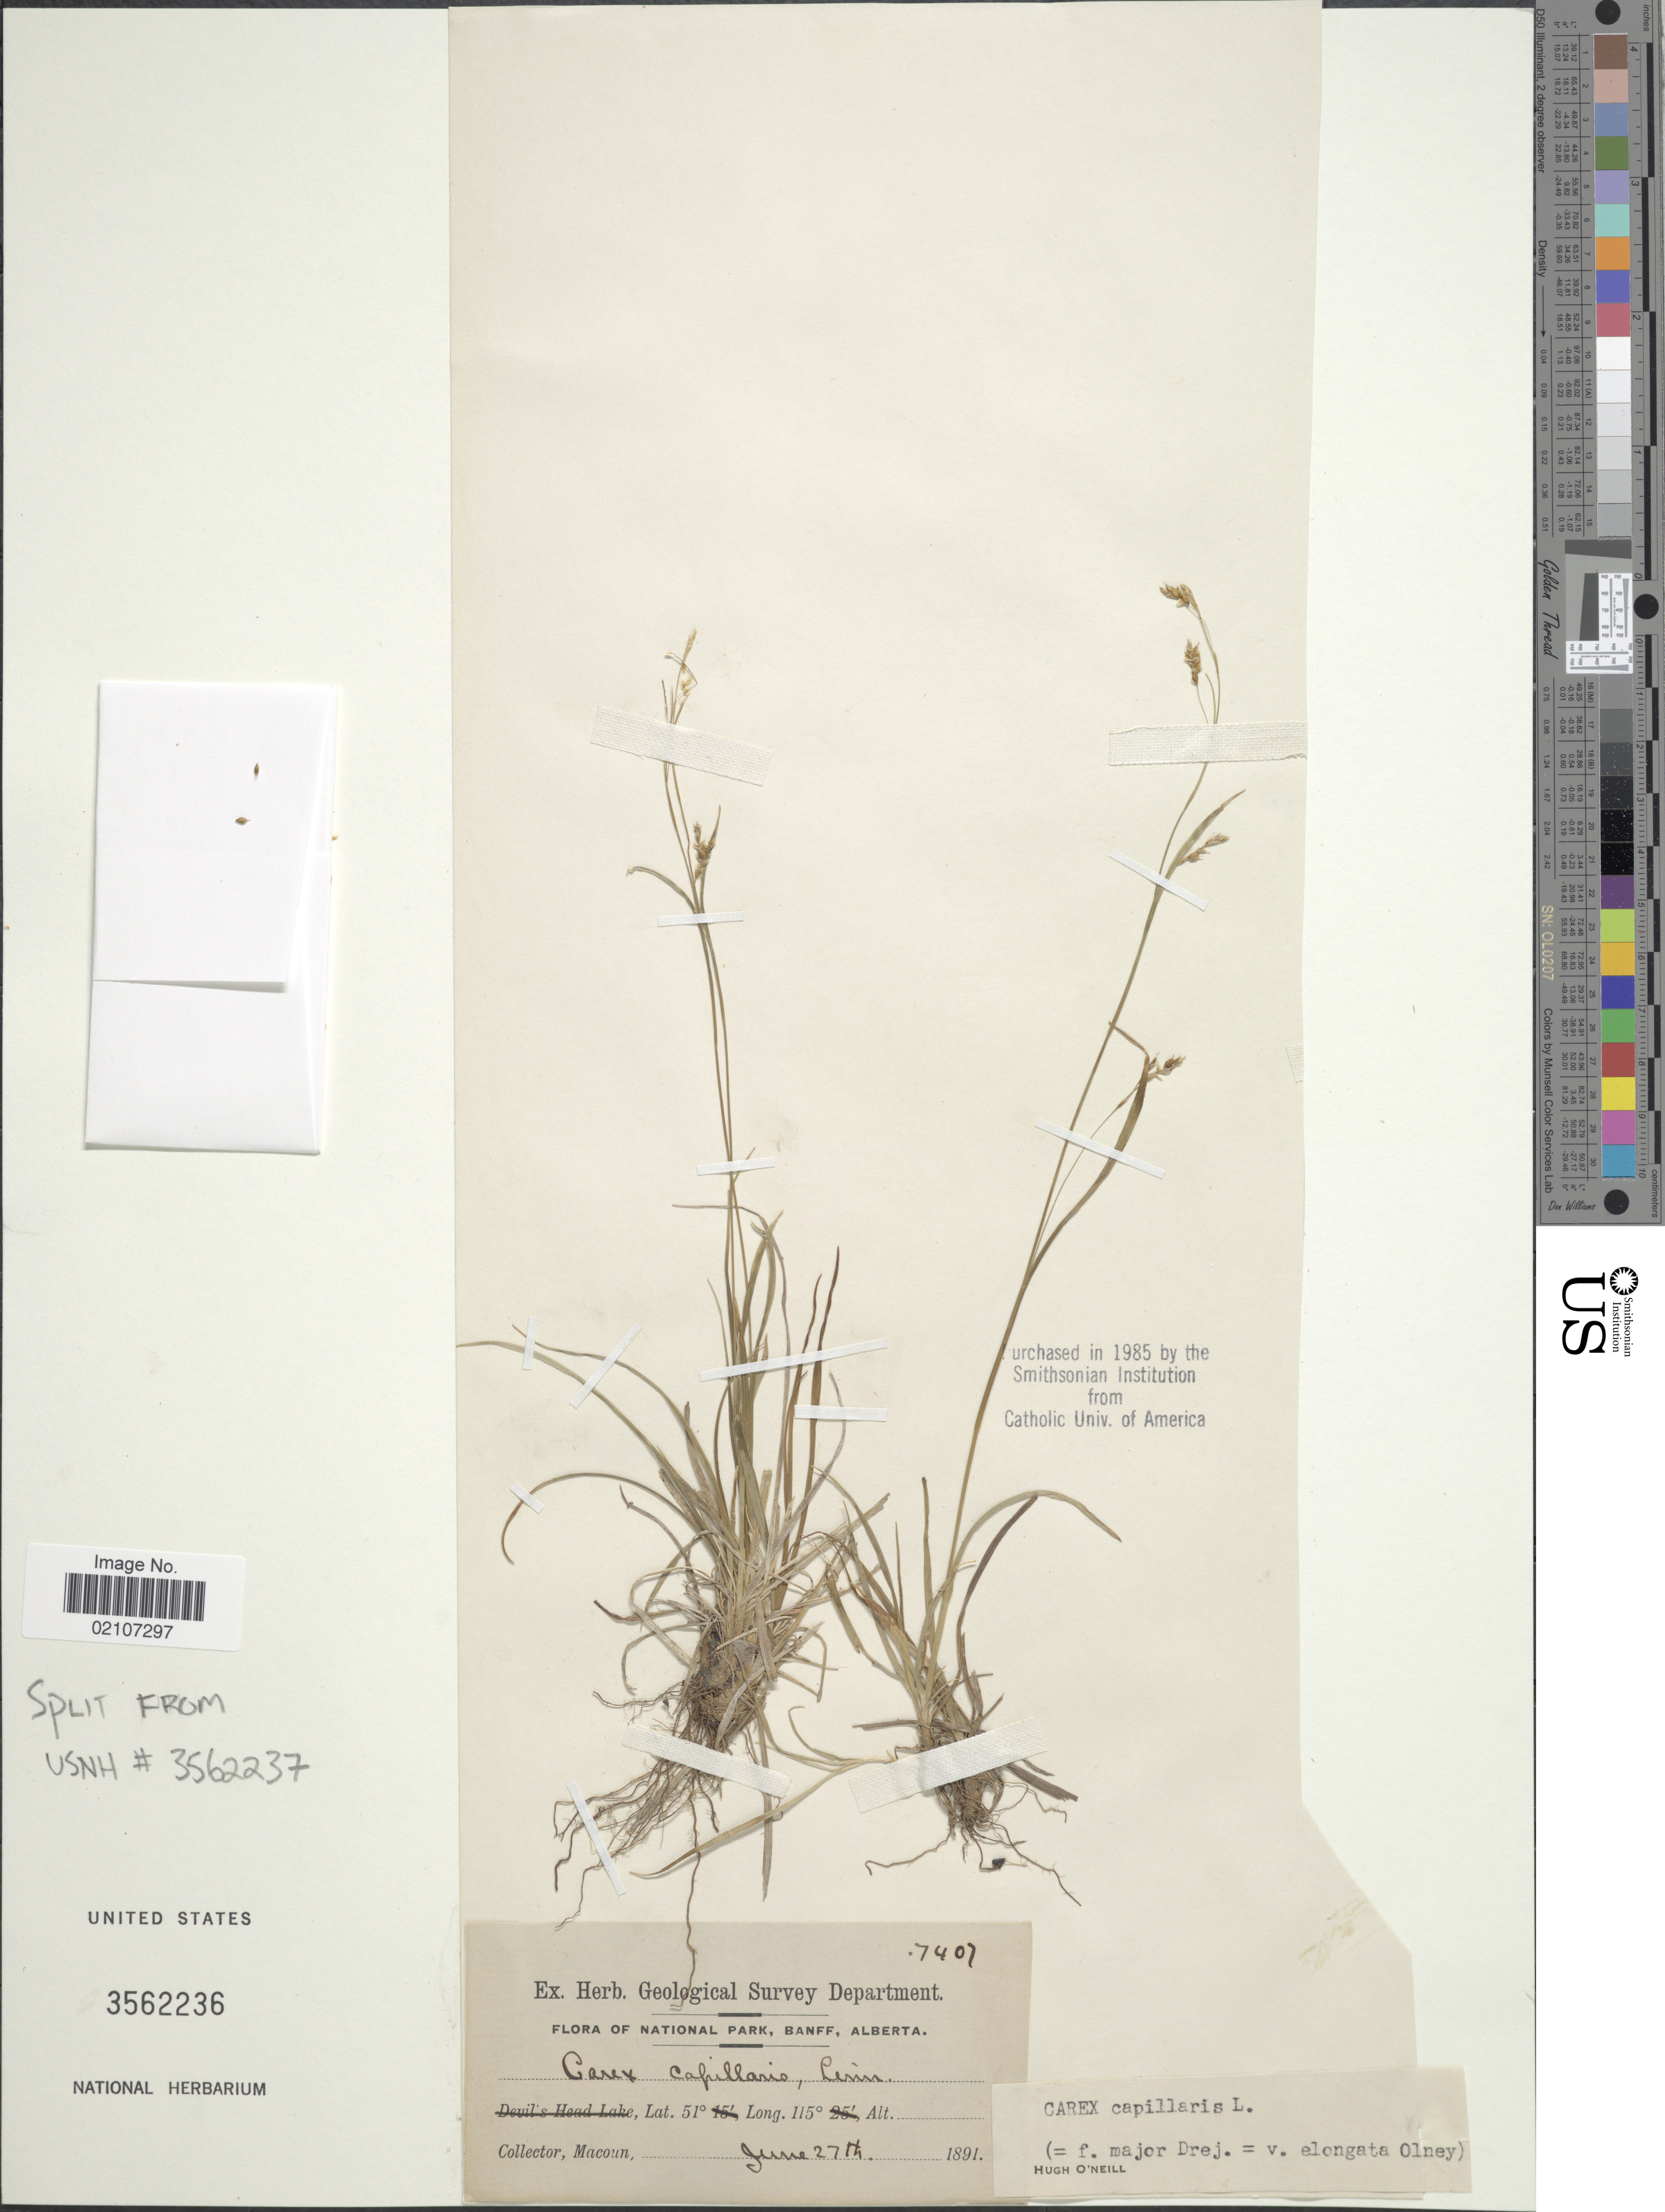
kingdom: Plantae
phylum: Tracheophyta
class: Liliopsida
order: Poales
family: Cyperaceae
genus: Carex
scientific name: Carex capillaris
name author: L.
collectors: -- Macoun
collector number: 7407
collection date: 1891-06-27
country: Canada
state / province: Alberta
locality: National Park, Banff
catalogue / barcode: US 3562236